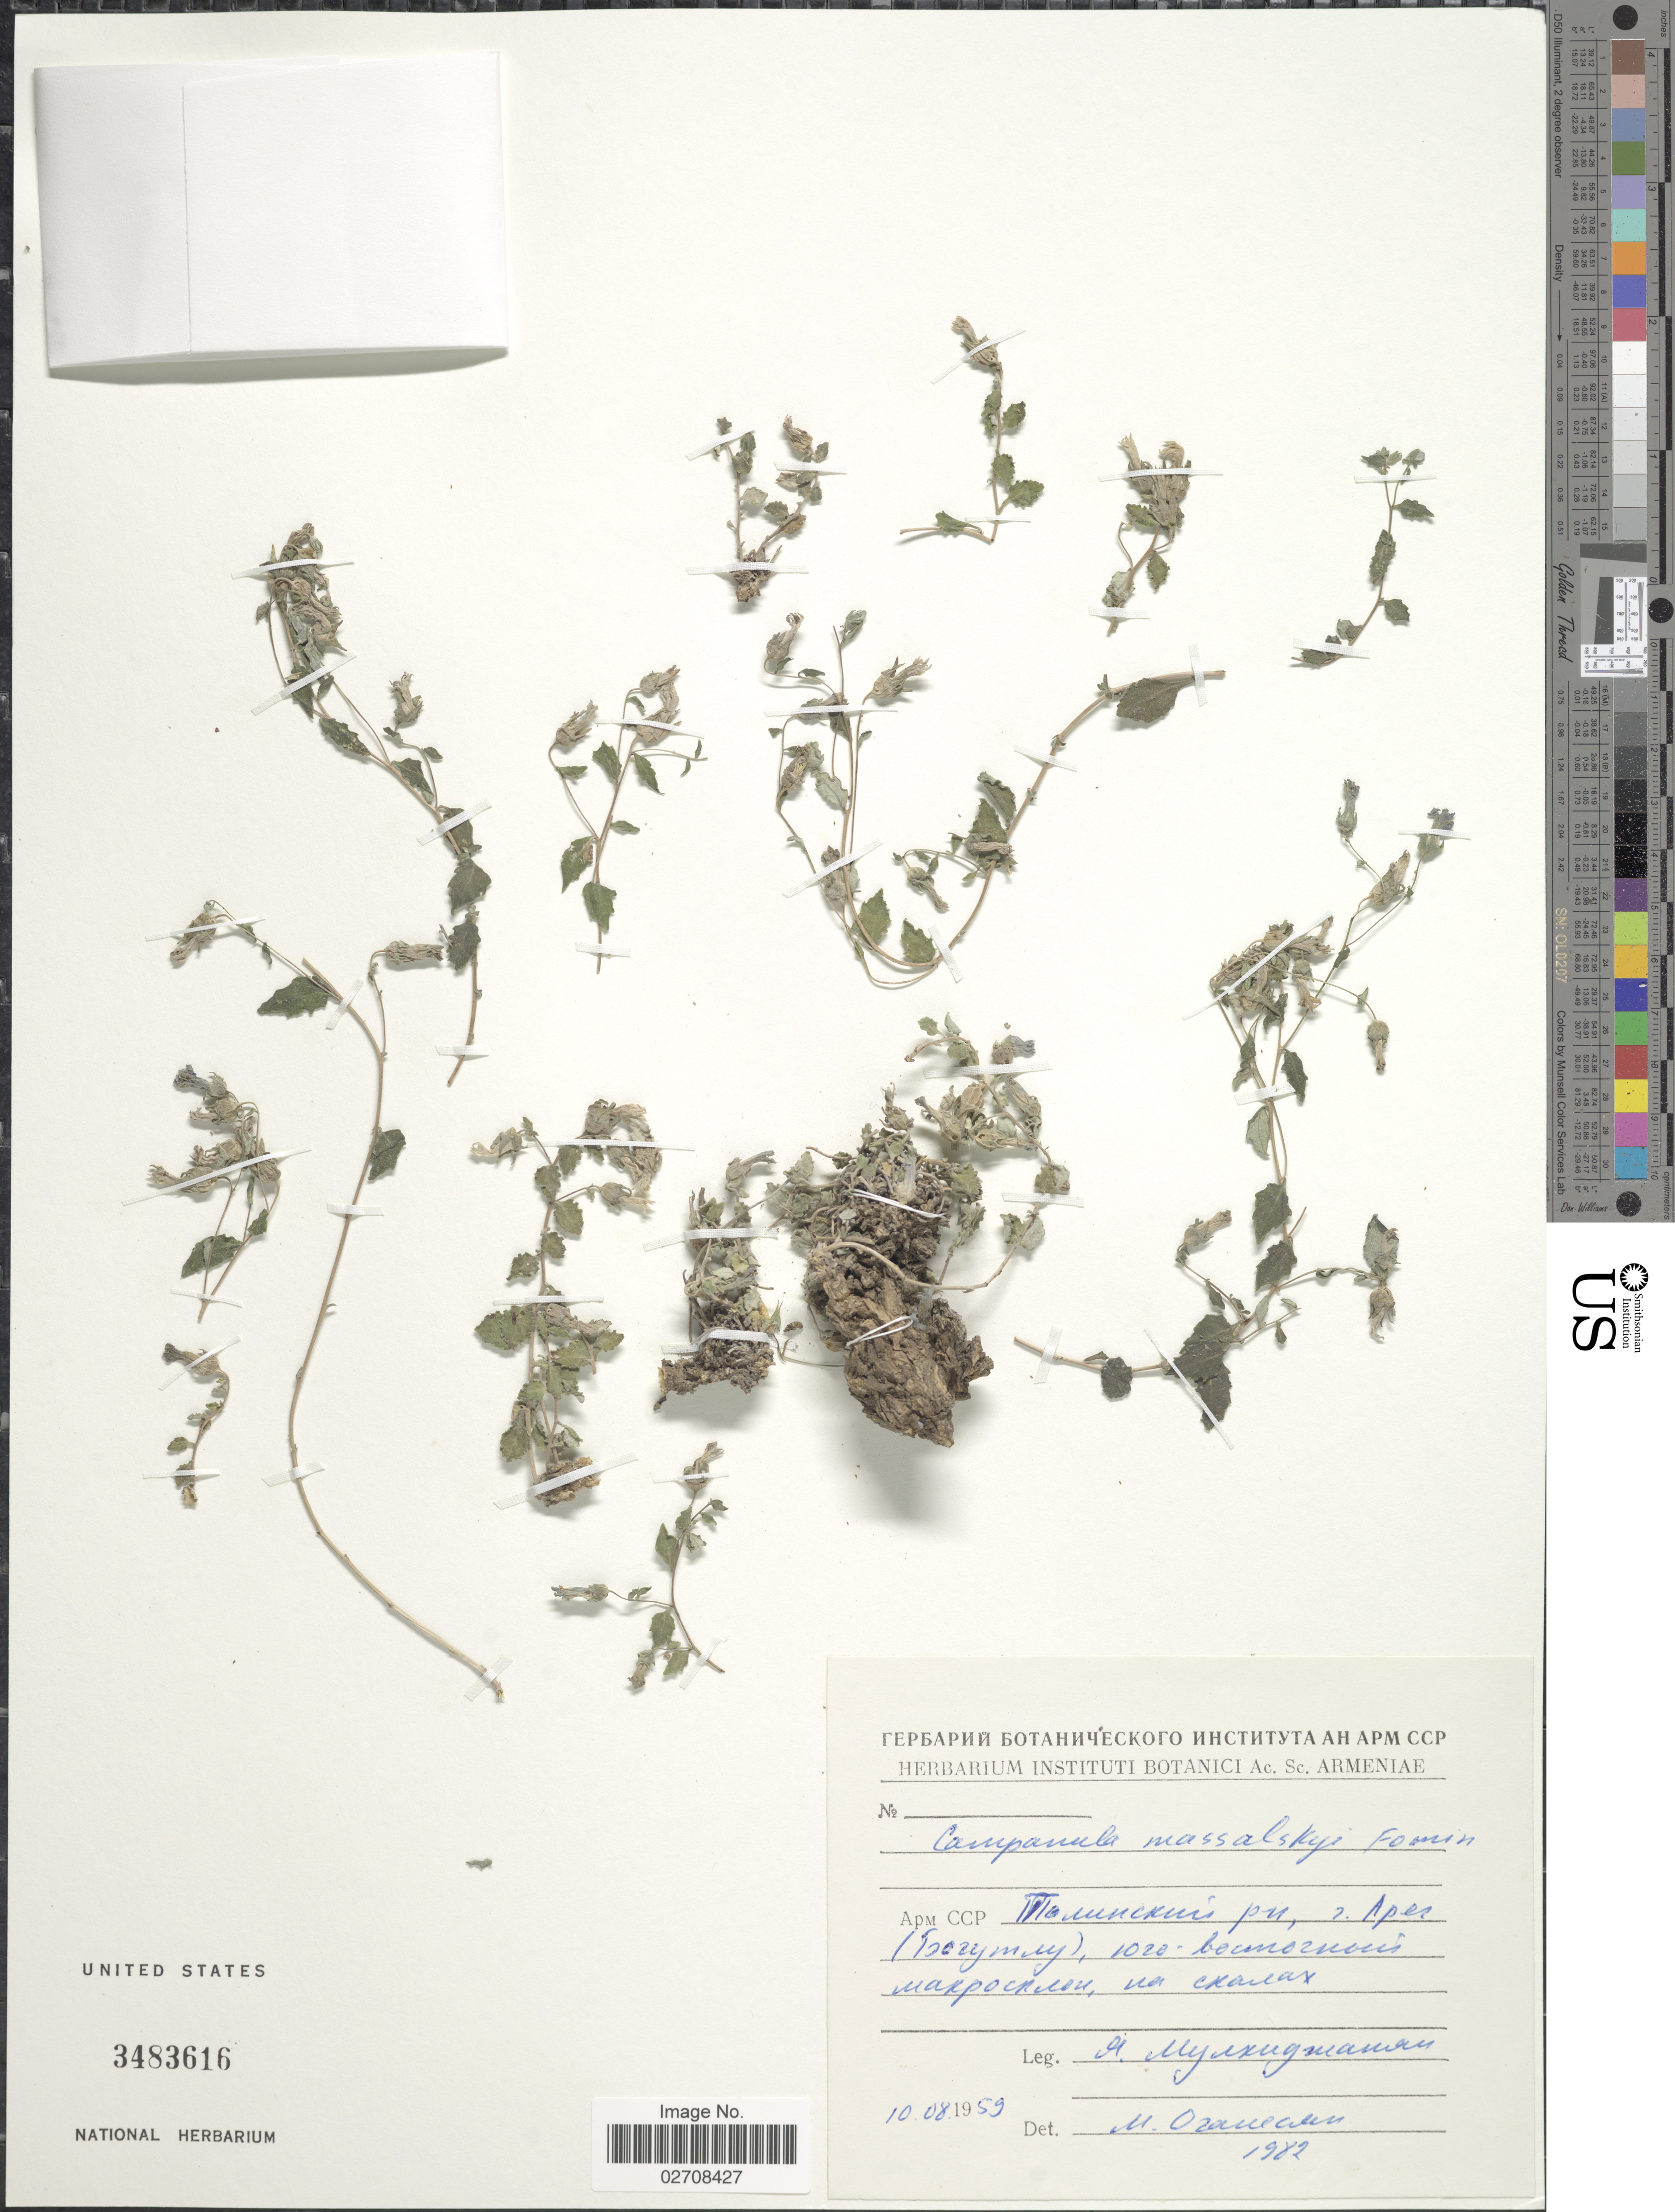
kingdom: Plantae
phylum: Tracheophyta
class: Magnoliopsida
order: Asterales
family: Campanulaceae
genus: Campanula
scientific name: Campanula massalskyi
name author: Fomin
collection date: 1959-08-10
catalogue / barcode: US 3483616